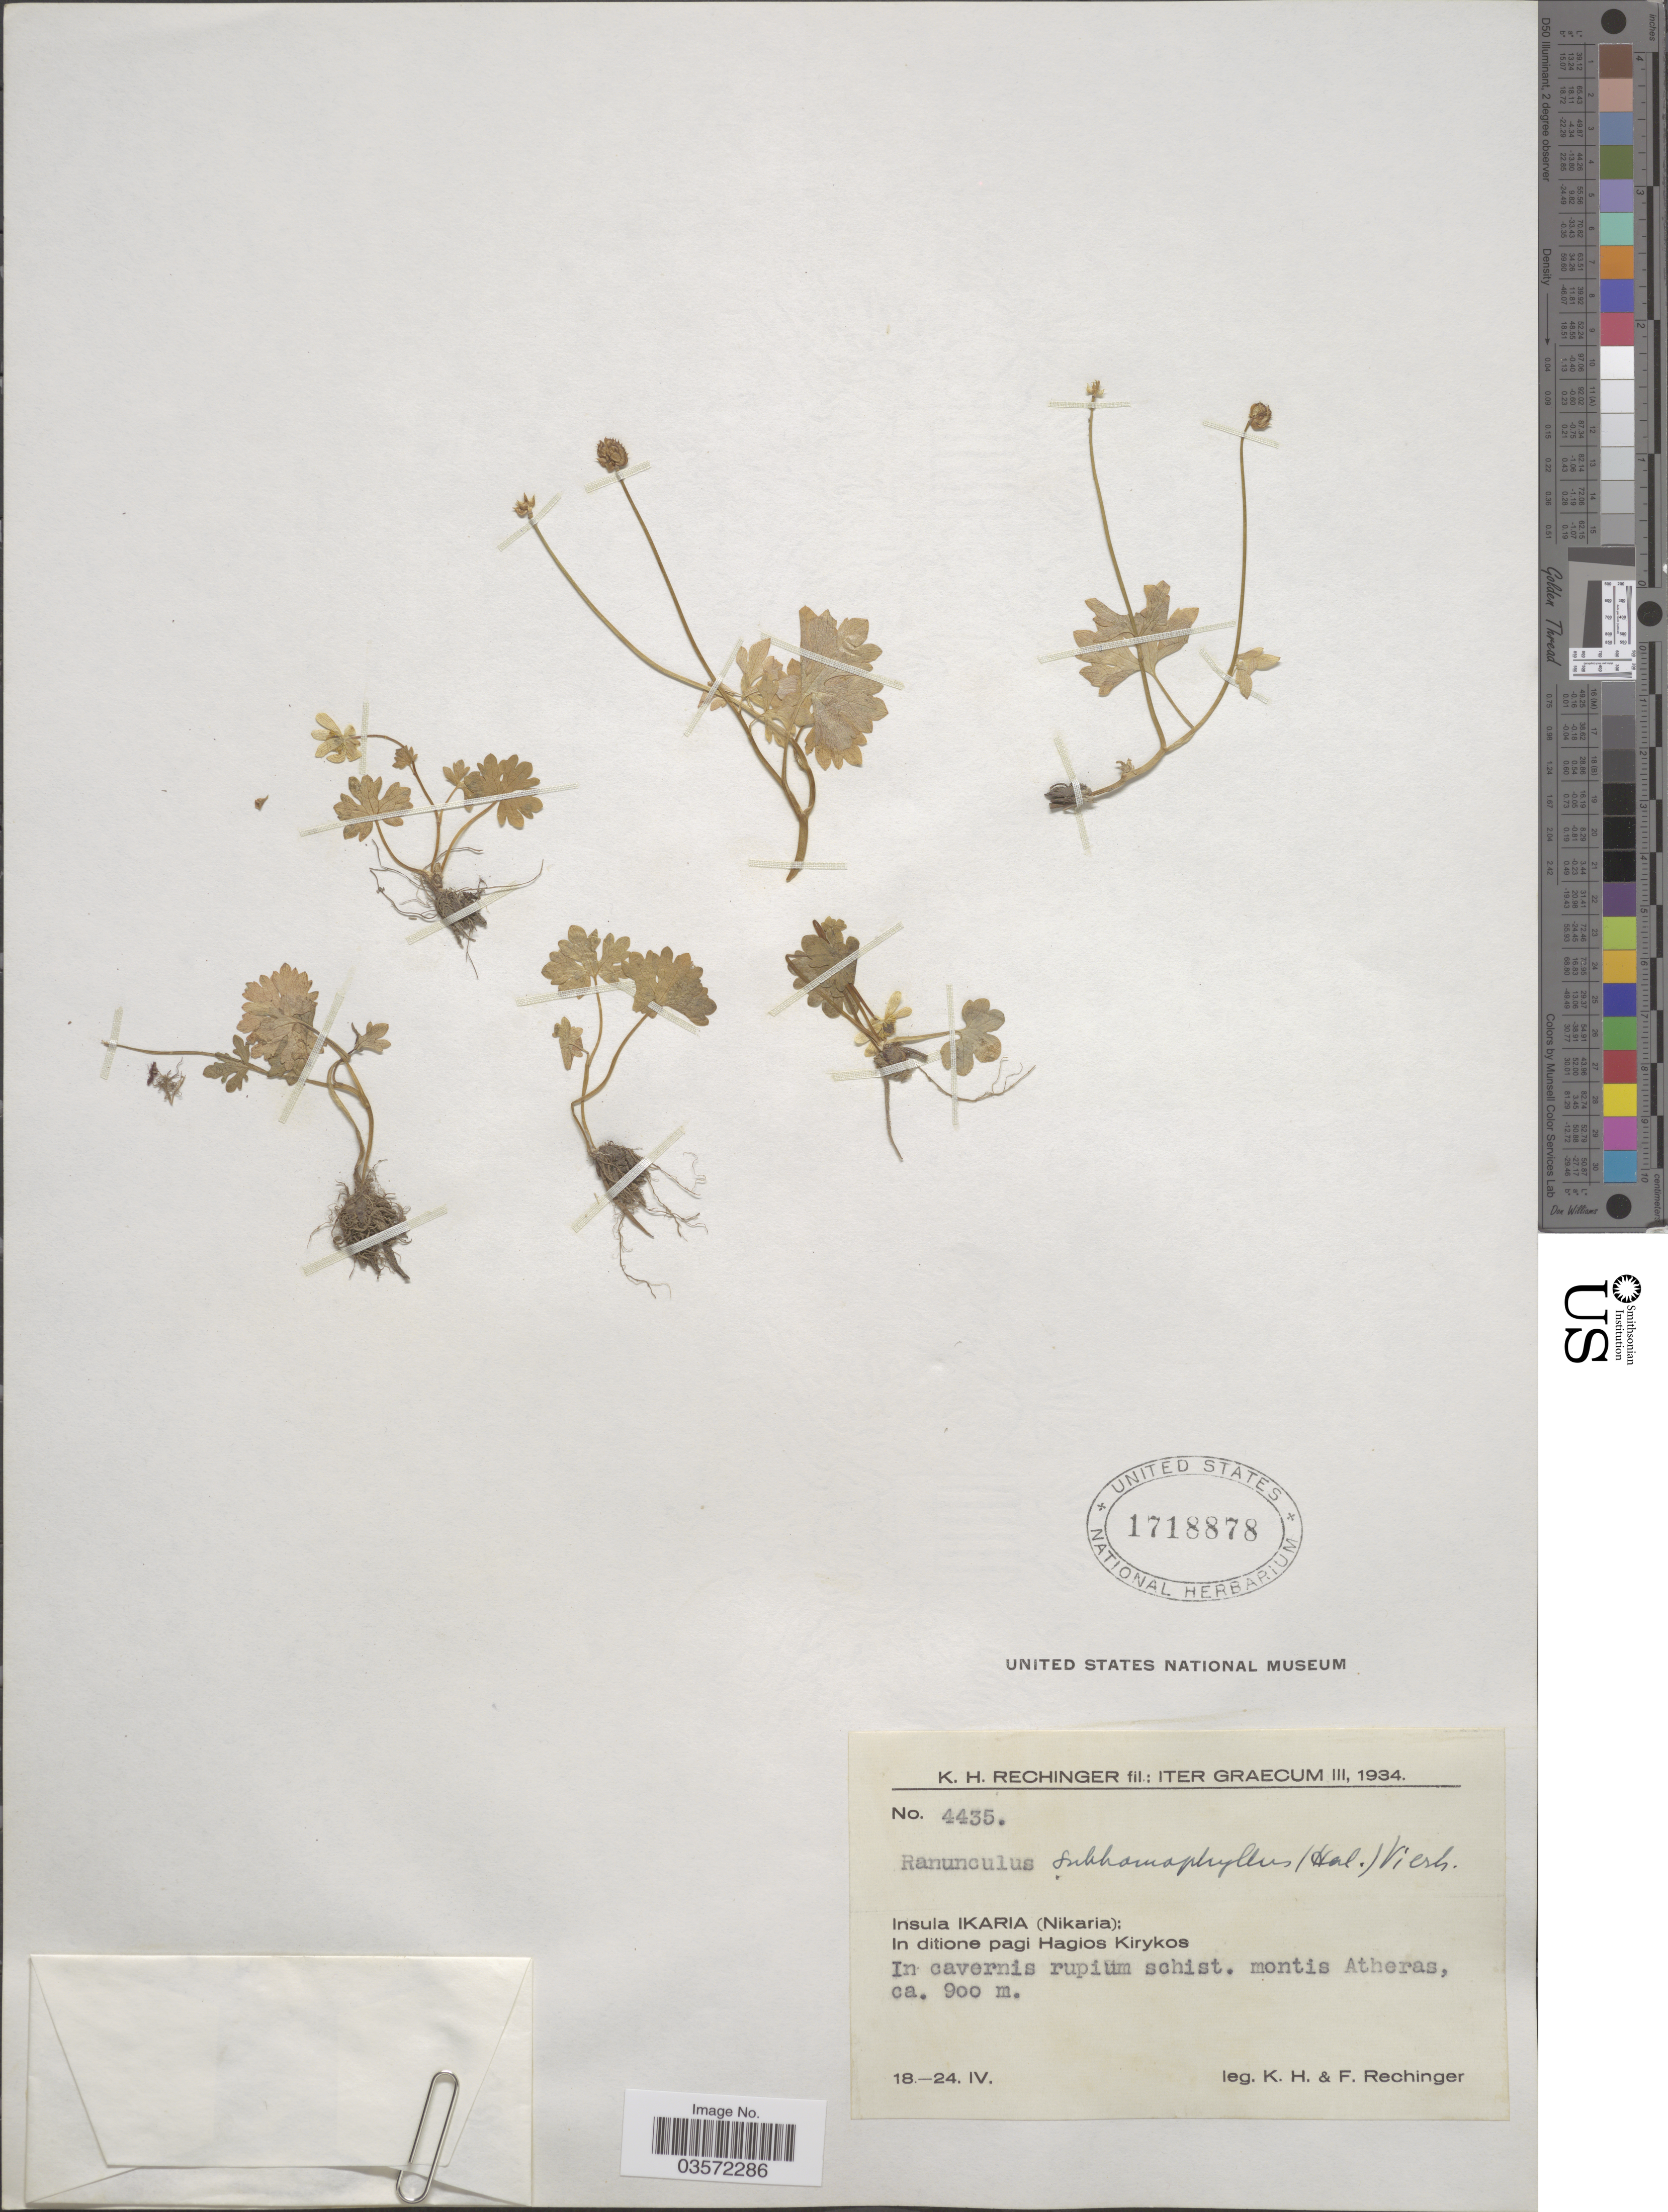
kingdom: Plantae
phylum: Tracheophyta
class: Magnoliopsida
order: Ranunculales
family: Ranunculaceae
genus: Ranunculus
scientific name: Ranunculus subhomophyllus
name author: (Halácsy) Vierh.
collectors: K. H. Rechinger & F. Rechinger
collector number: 4435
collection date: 1934-04-18/1934-04-24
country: Greece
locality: Graecum. Insula Ikaria (Nikaria): In ditione pagi Hagios Kirykos. In cavernis rupium schist. montis Atheras.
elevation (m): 900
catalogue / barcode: US 1718878